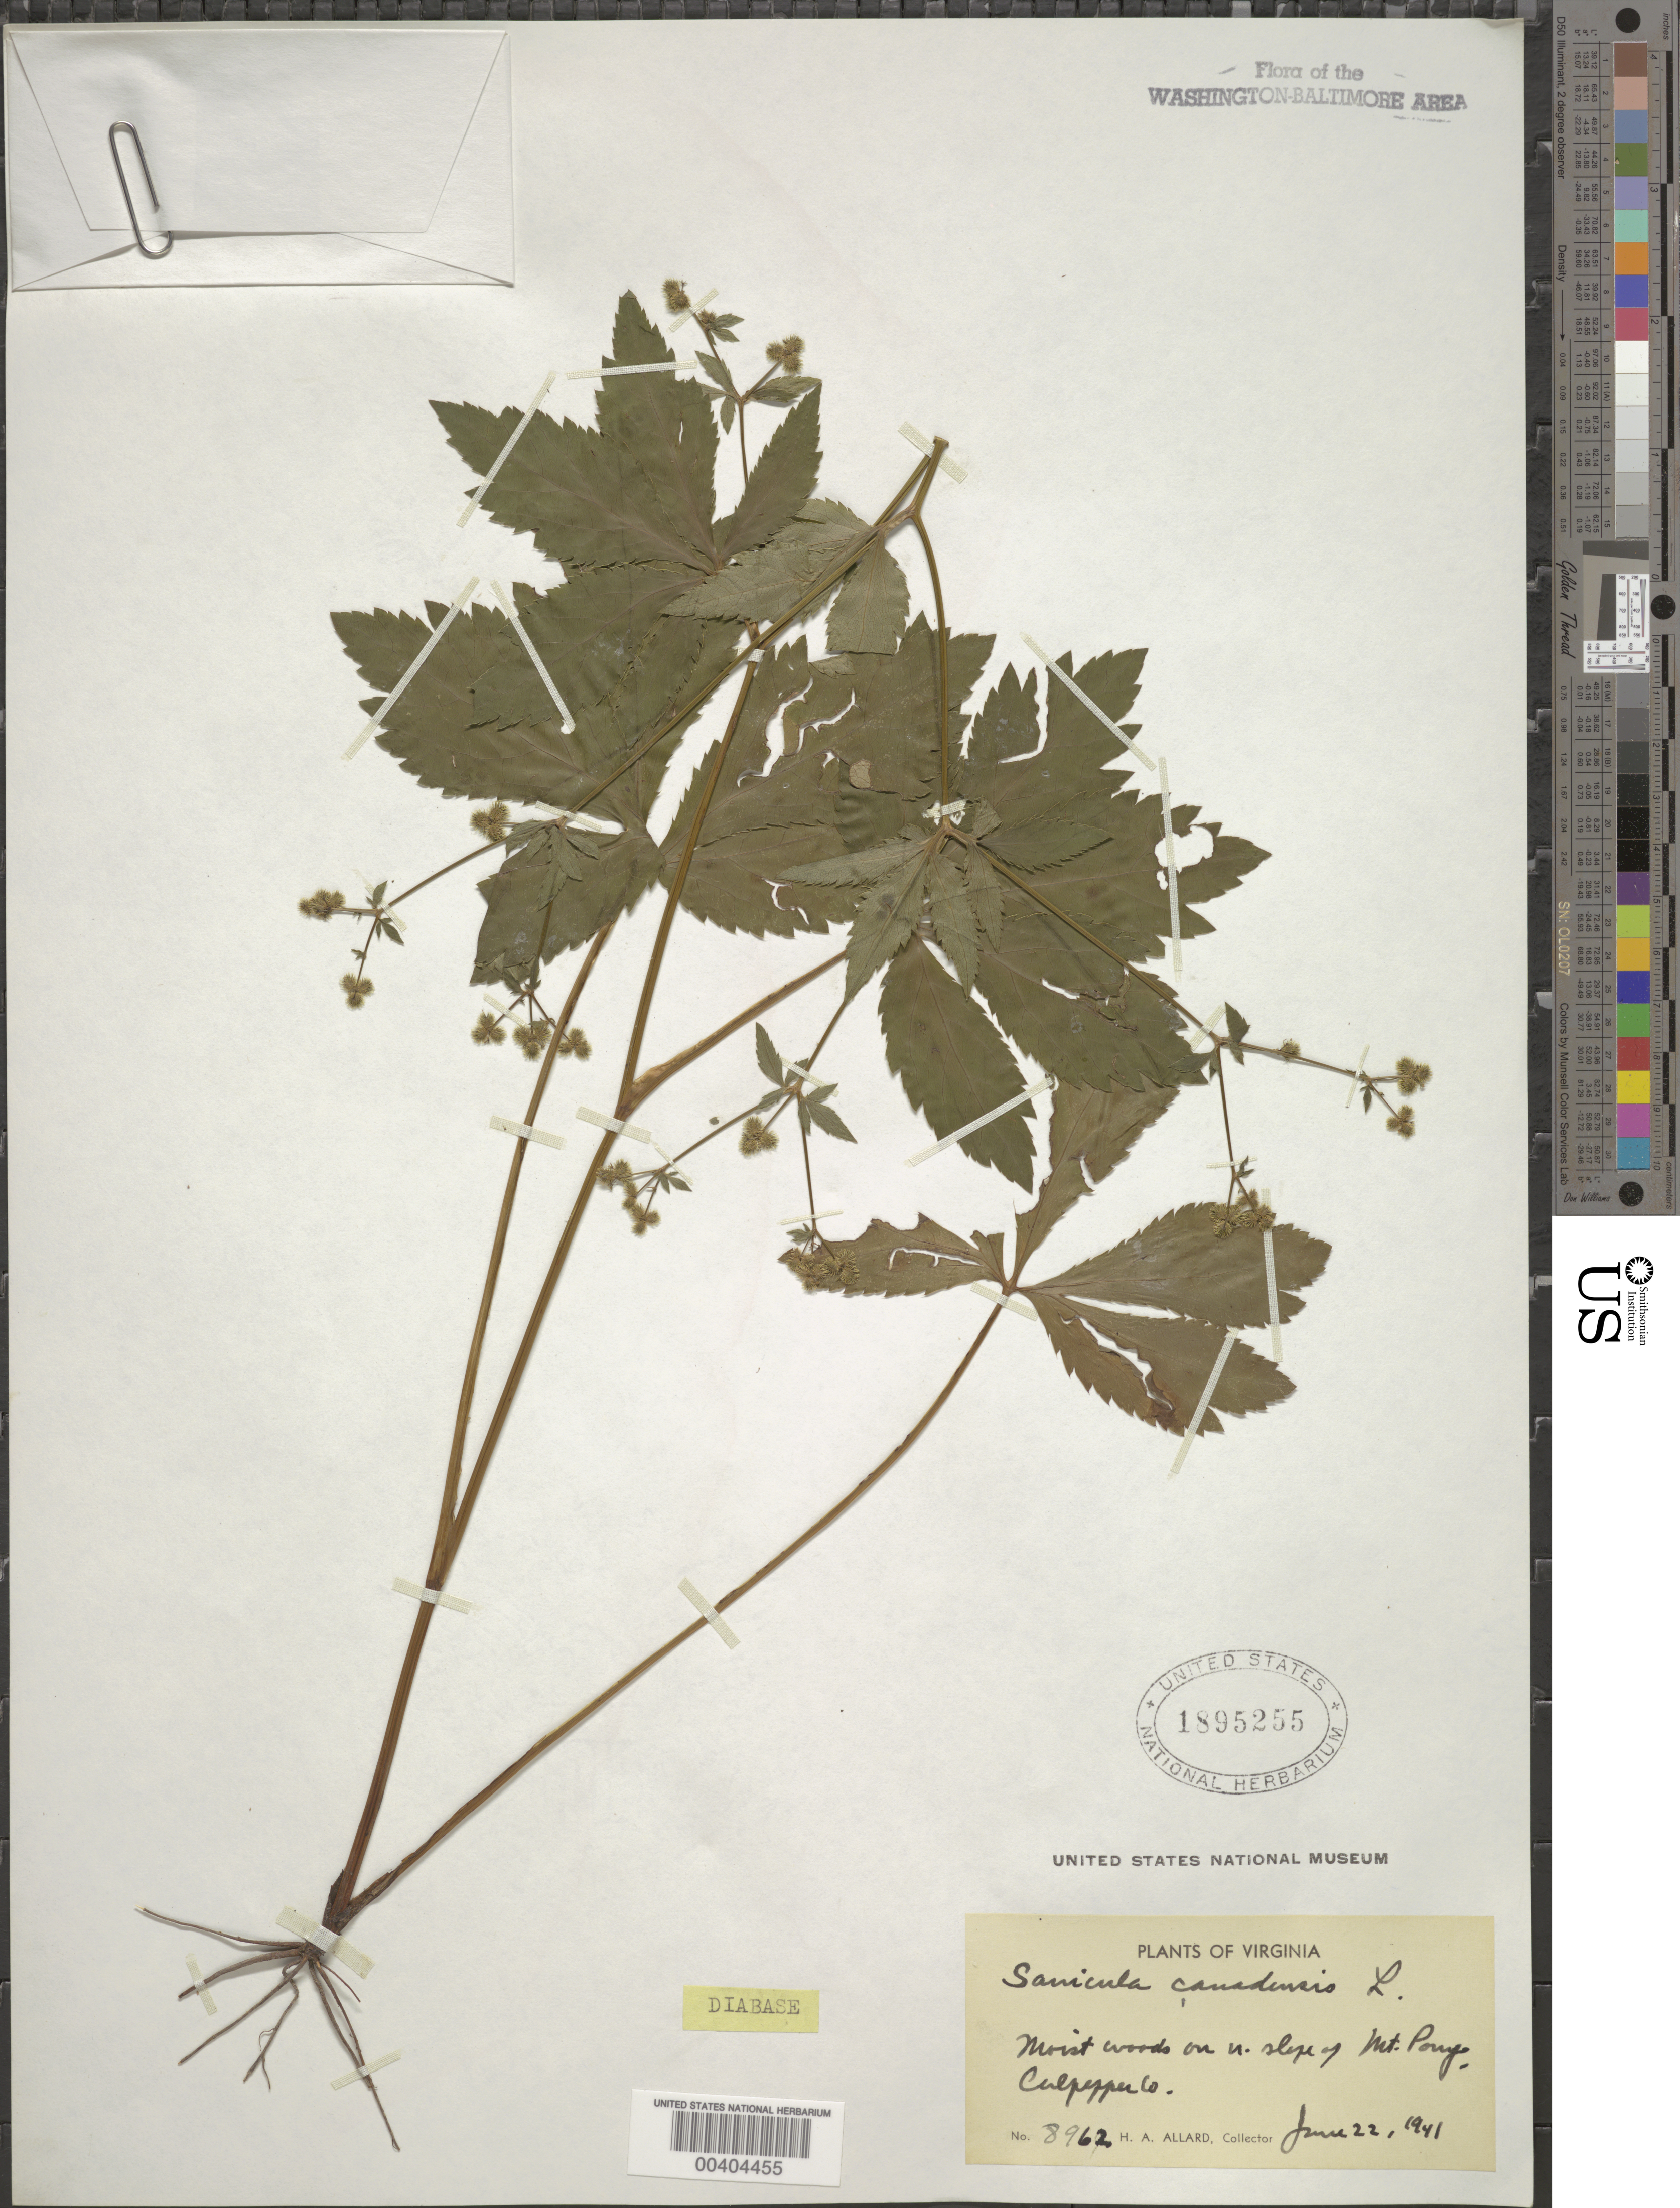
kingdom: Plantae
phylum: Tracheophyta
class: Magnoliopsida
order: Apiales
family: Apiaceae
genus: Sanicula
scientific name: Sanicula canadensis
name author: L.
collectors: H. A. Allard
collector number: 8962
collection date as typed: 22 Jun 1941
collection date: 1941-06-22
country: United States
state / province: Virginia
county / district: Culpeper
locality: North slope of Mount Pony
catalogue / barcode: US 1895255